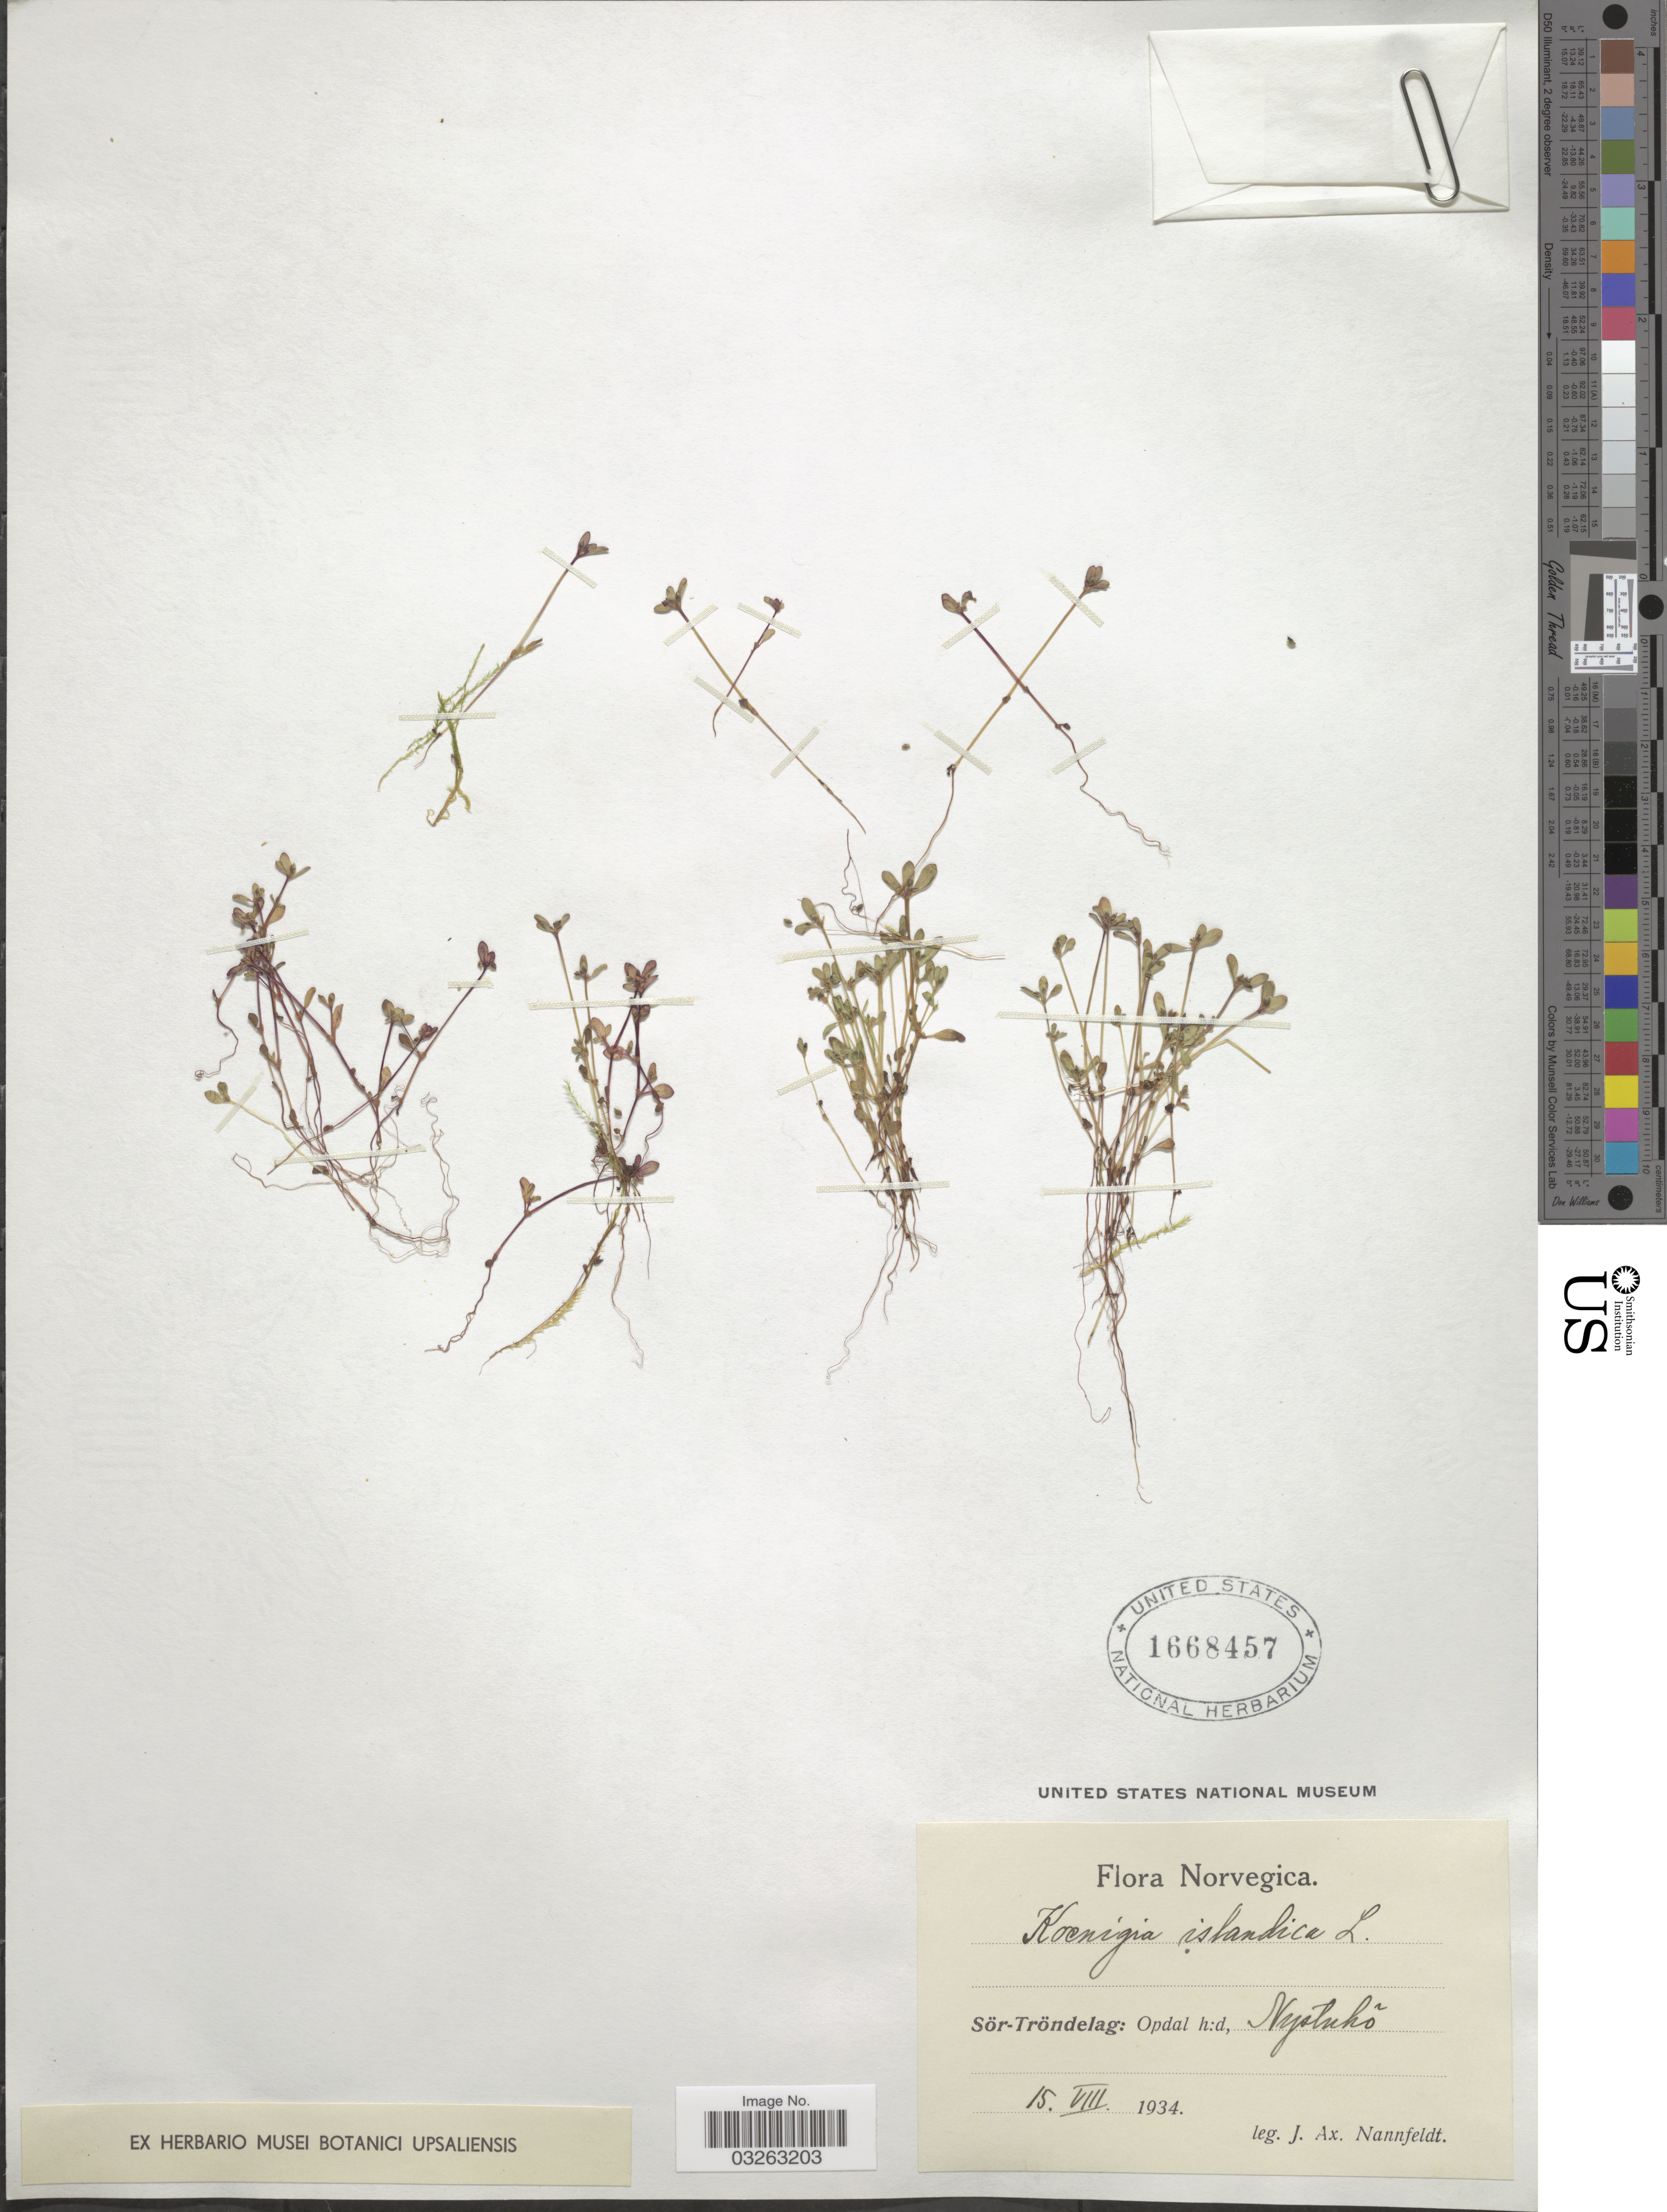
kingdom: Plantae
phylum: Tracheophyta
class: Magnoliopsida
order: Caryophyllales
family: Polygonaceae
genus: Koenigia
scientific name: Koenigia islandica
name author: L.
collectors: J. Nannfeldt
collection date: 1934-08-15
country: Norway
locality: Norvegica. Sör-Tröndelag: Opdal h:d, Nystuko.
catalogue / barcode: US 1668457